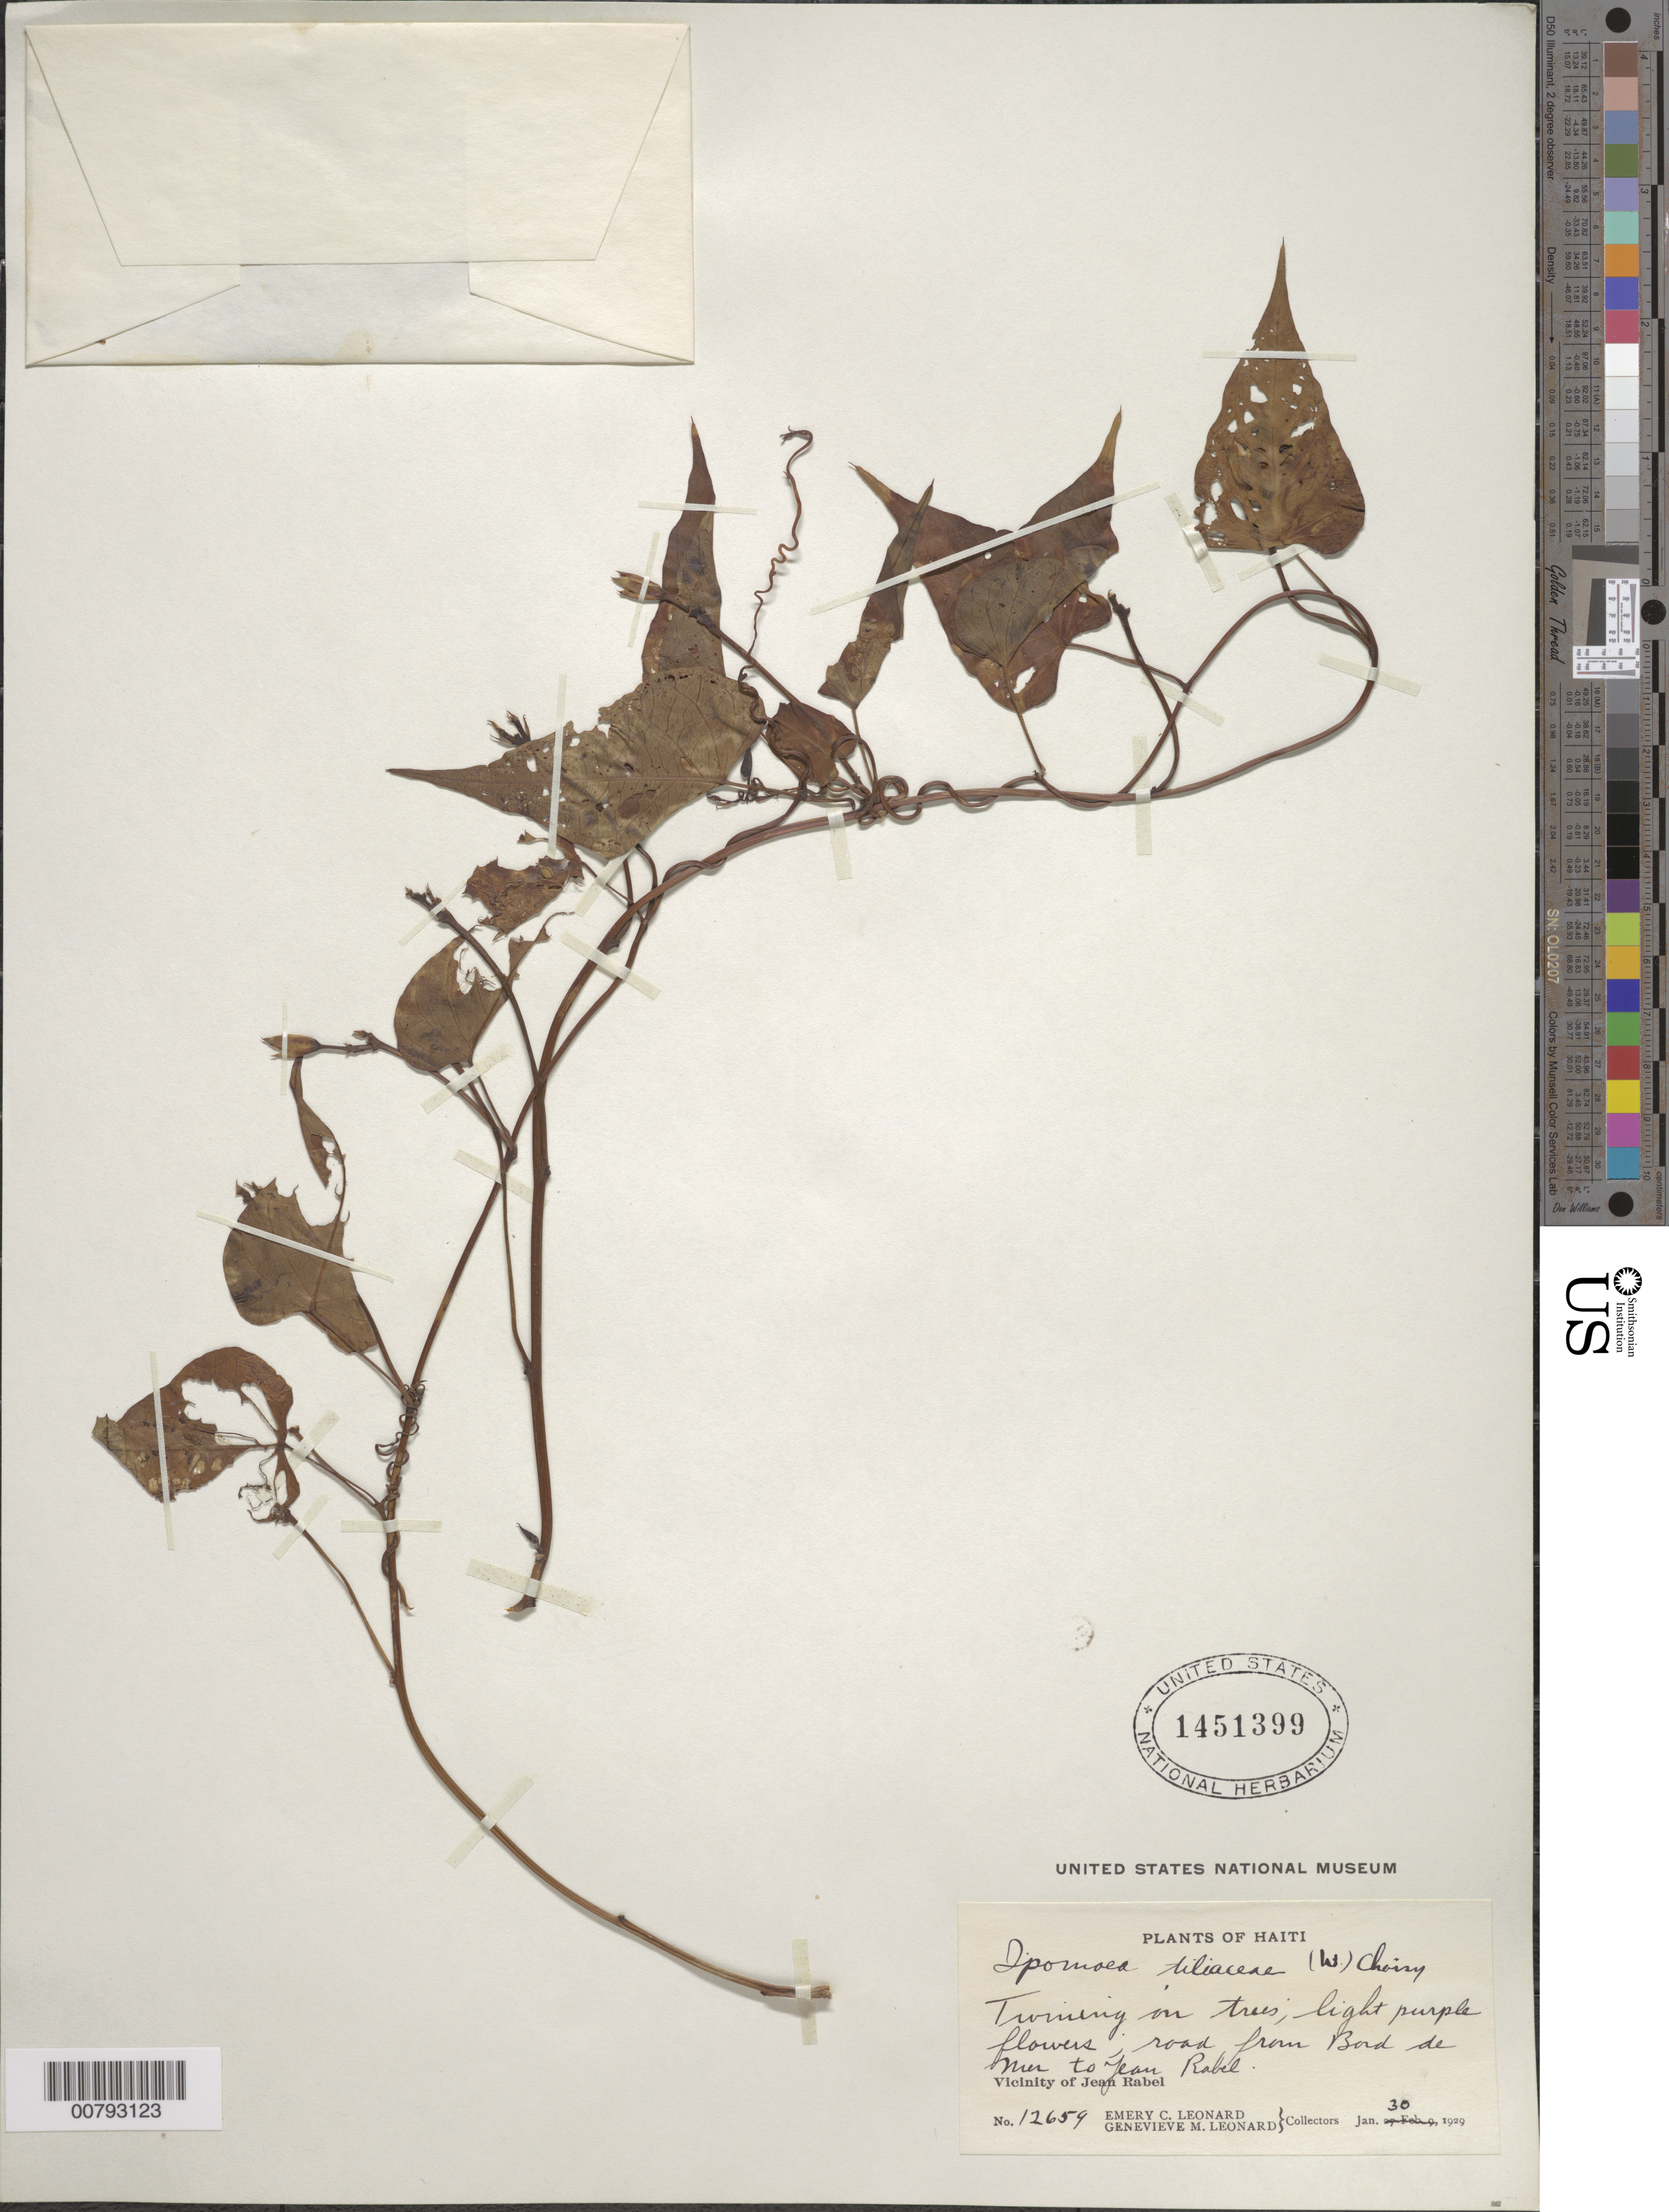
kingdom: Plantae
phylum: Tracheophyta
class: Magnoliopsida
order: Solanales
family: Convolvulaceae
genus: Ipomoea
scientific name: Ipomoea tiliacea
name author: (Willd.) Choisy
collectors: E. C. Leonard & G. M. Leonard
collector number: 12654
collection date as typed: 30 Jan 1929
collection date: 1929-01-30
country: Haiti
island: Hispaniola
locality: Vicinity of Jean Rabel, road from Bord de Mer to Jean Rabel.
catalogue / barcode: US 1451399